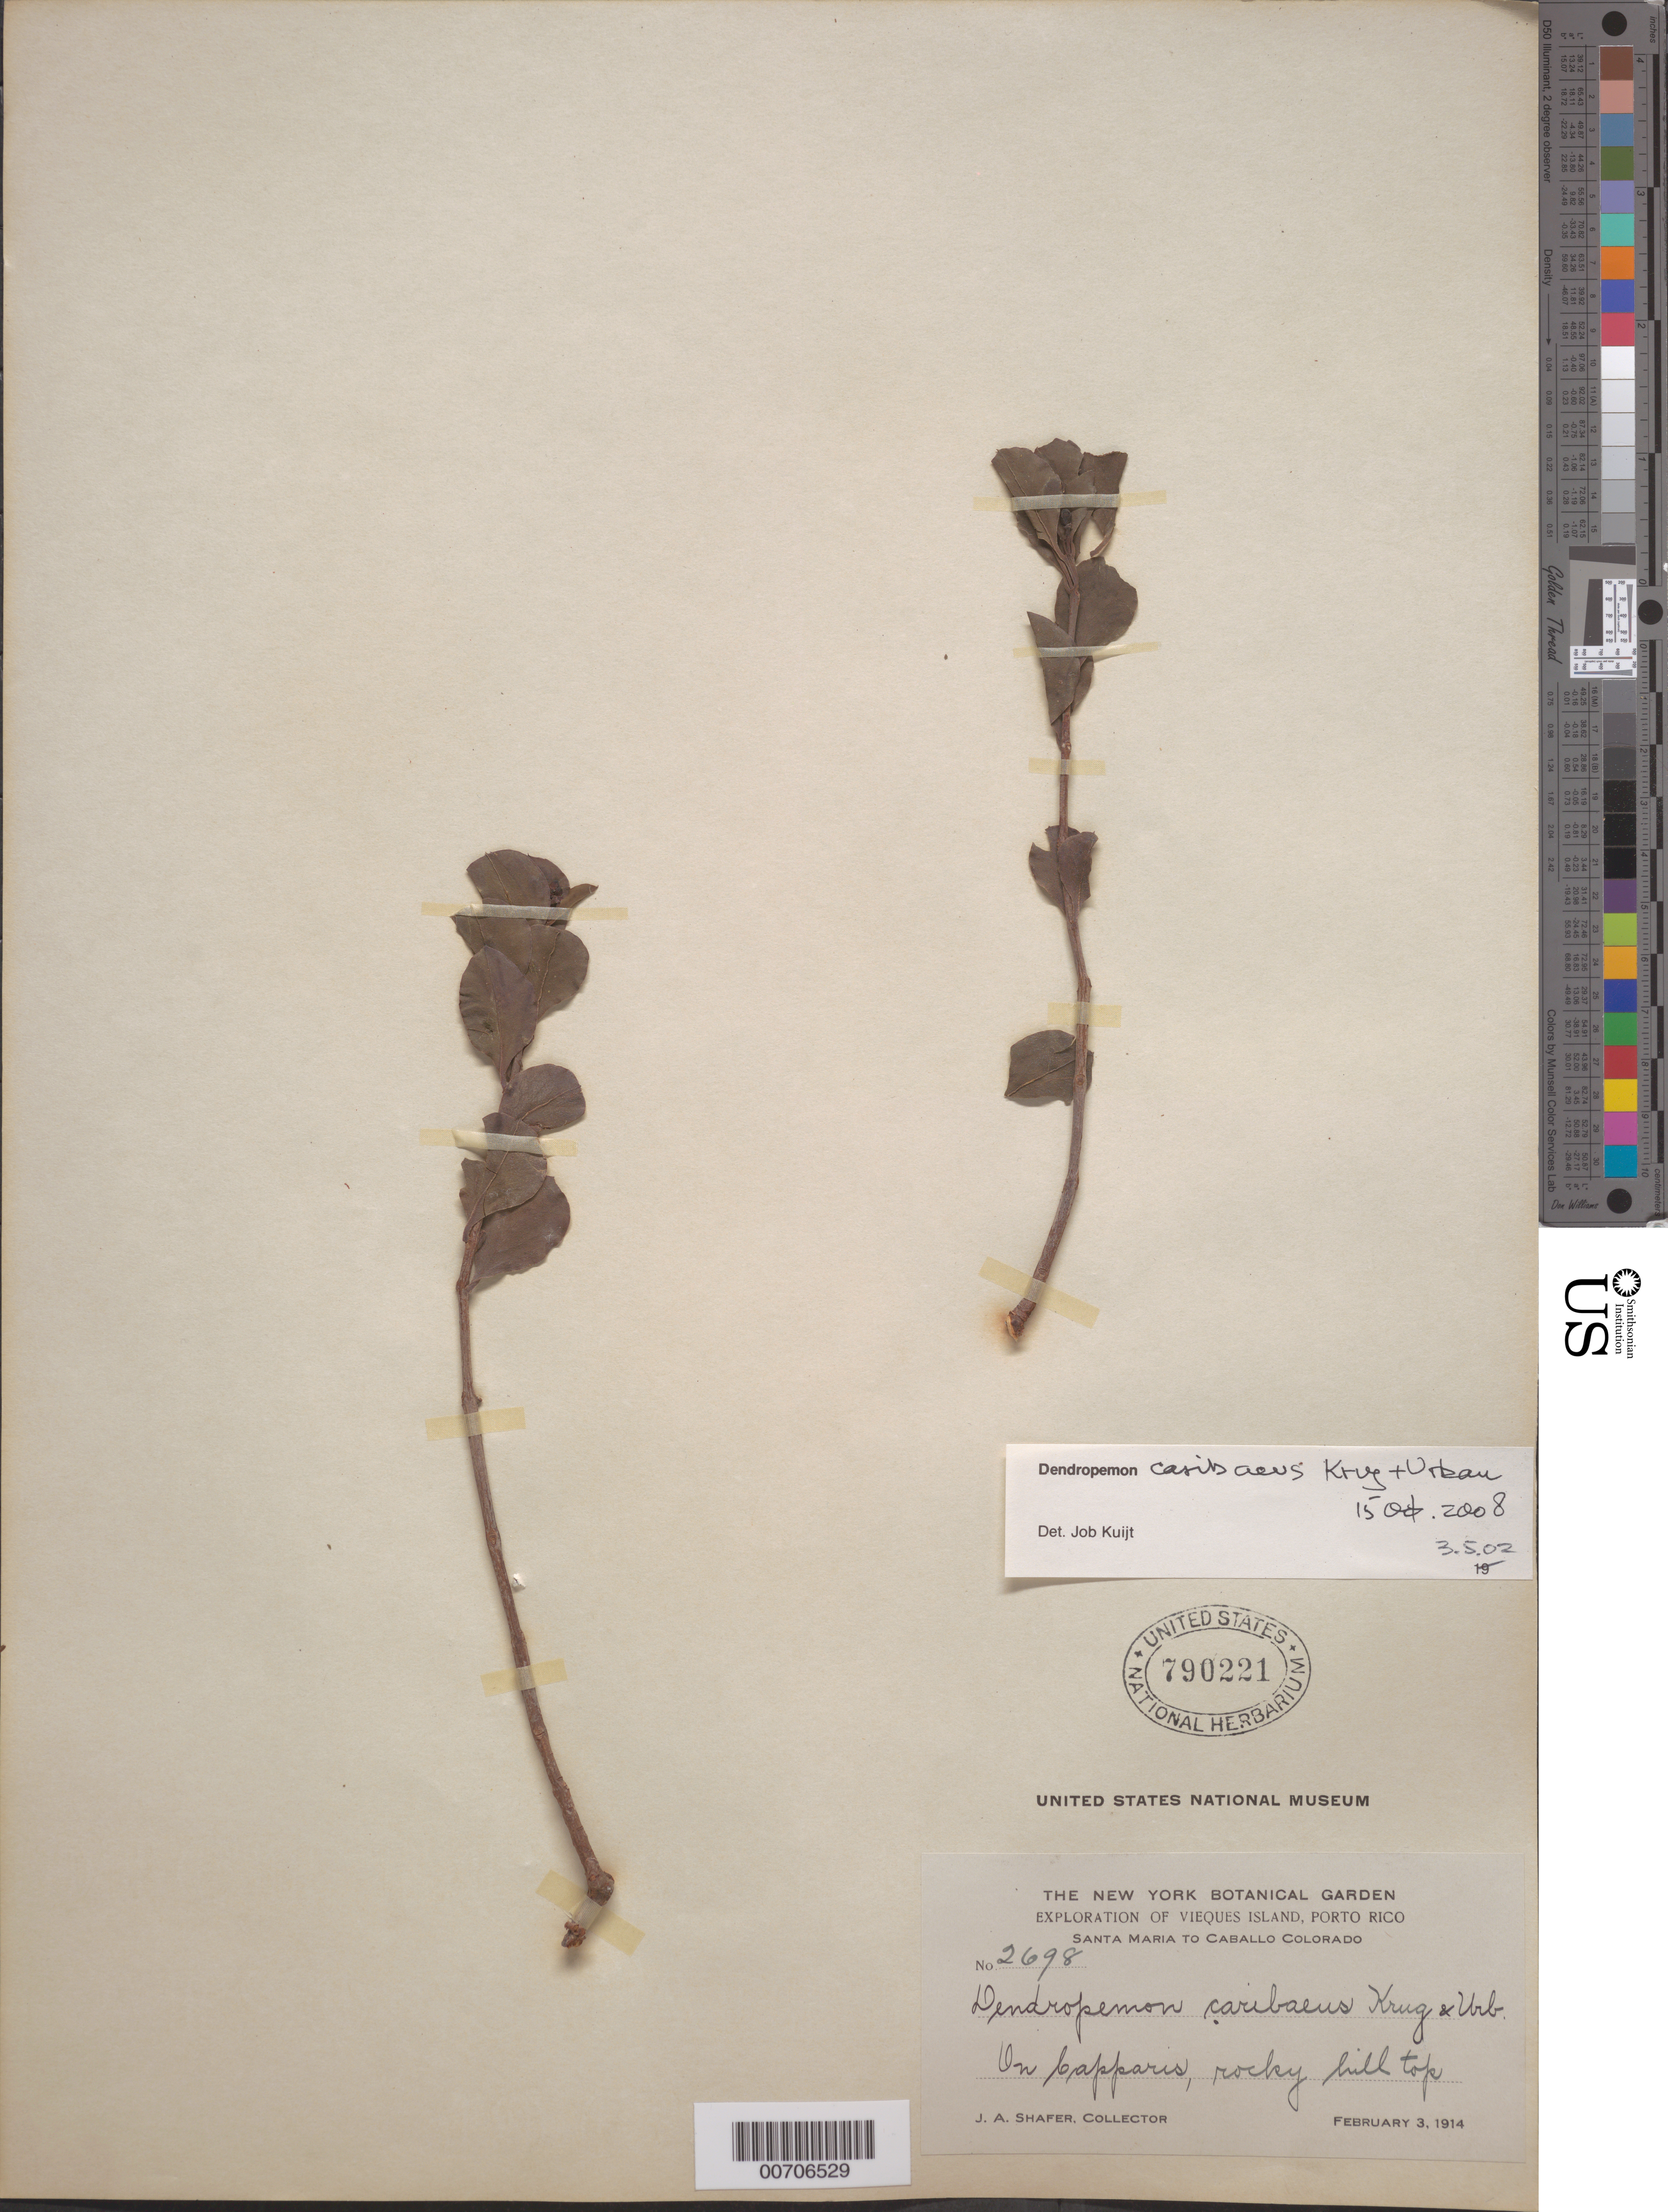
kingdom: Plantae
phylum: Tracheophyta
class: Magnoliopsida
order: Santalales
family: Loranthaceae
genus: Dendropemon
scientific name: Dendropemon caribaeus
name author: Krug & Urb.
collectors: J. A. Shafer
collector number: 2698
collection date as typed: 03 Feb 1914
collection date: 1914-02-03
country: Puerto Rico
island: Vieques Island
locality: Santa Maria to Caballo Colorado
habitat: On Capparis; rocky hill top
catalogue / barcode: US 790221